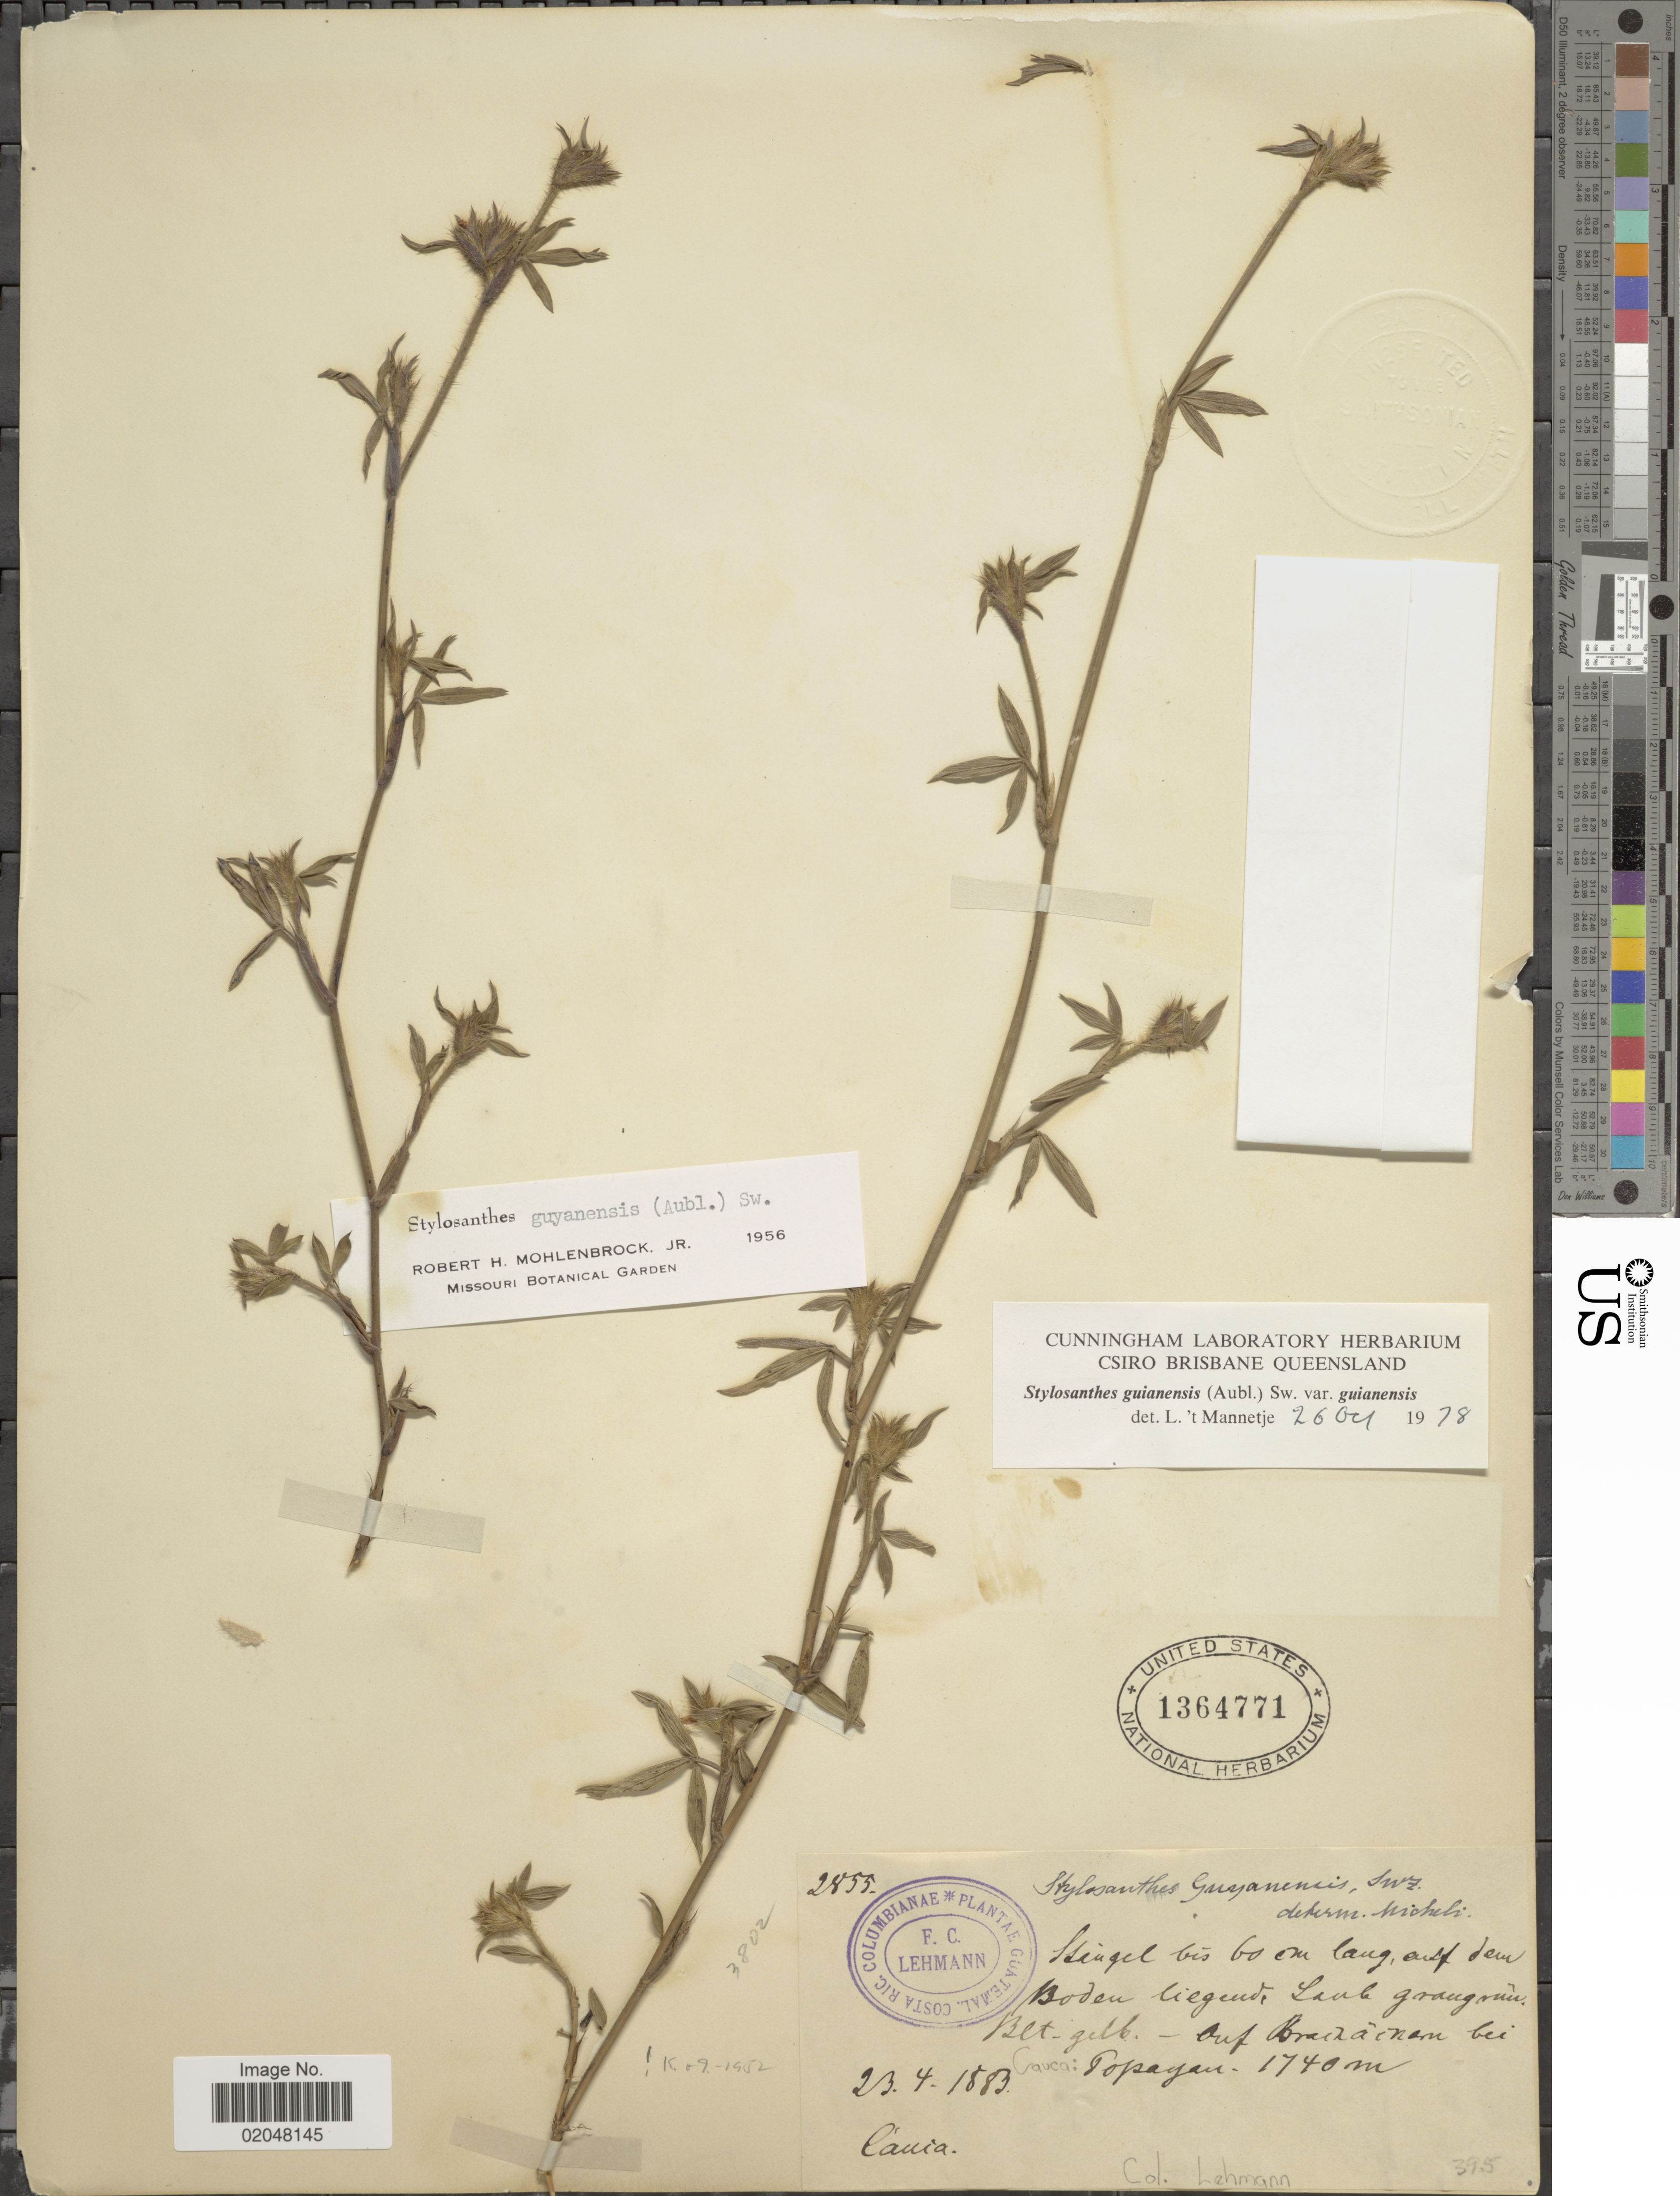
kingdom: Plantae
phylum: Tracheophyta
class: Magnoliopsida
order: Fabales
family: Fabaceae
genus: Stylosanthes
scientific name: Stylosanthes guianensis var. guianensis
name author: (Aubl.) Sw.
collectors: F. C. Lehmann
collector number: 3855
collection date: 1883-04-23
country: Colombia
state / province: Cauca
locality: Auf Brachacnarn [interpreted] bei Popayan.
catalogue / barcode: US 1364771